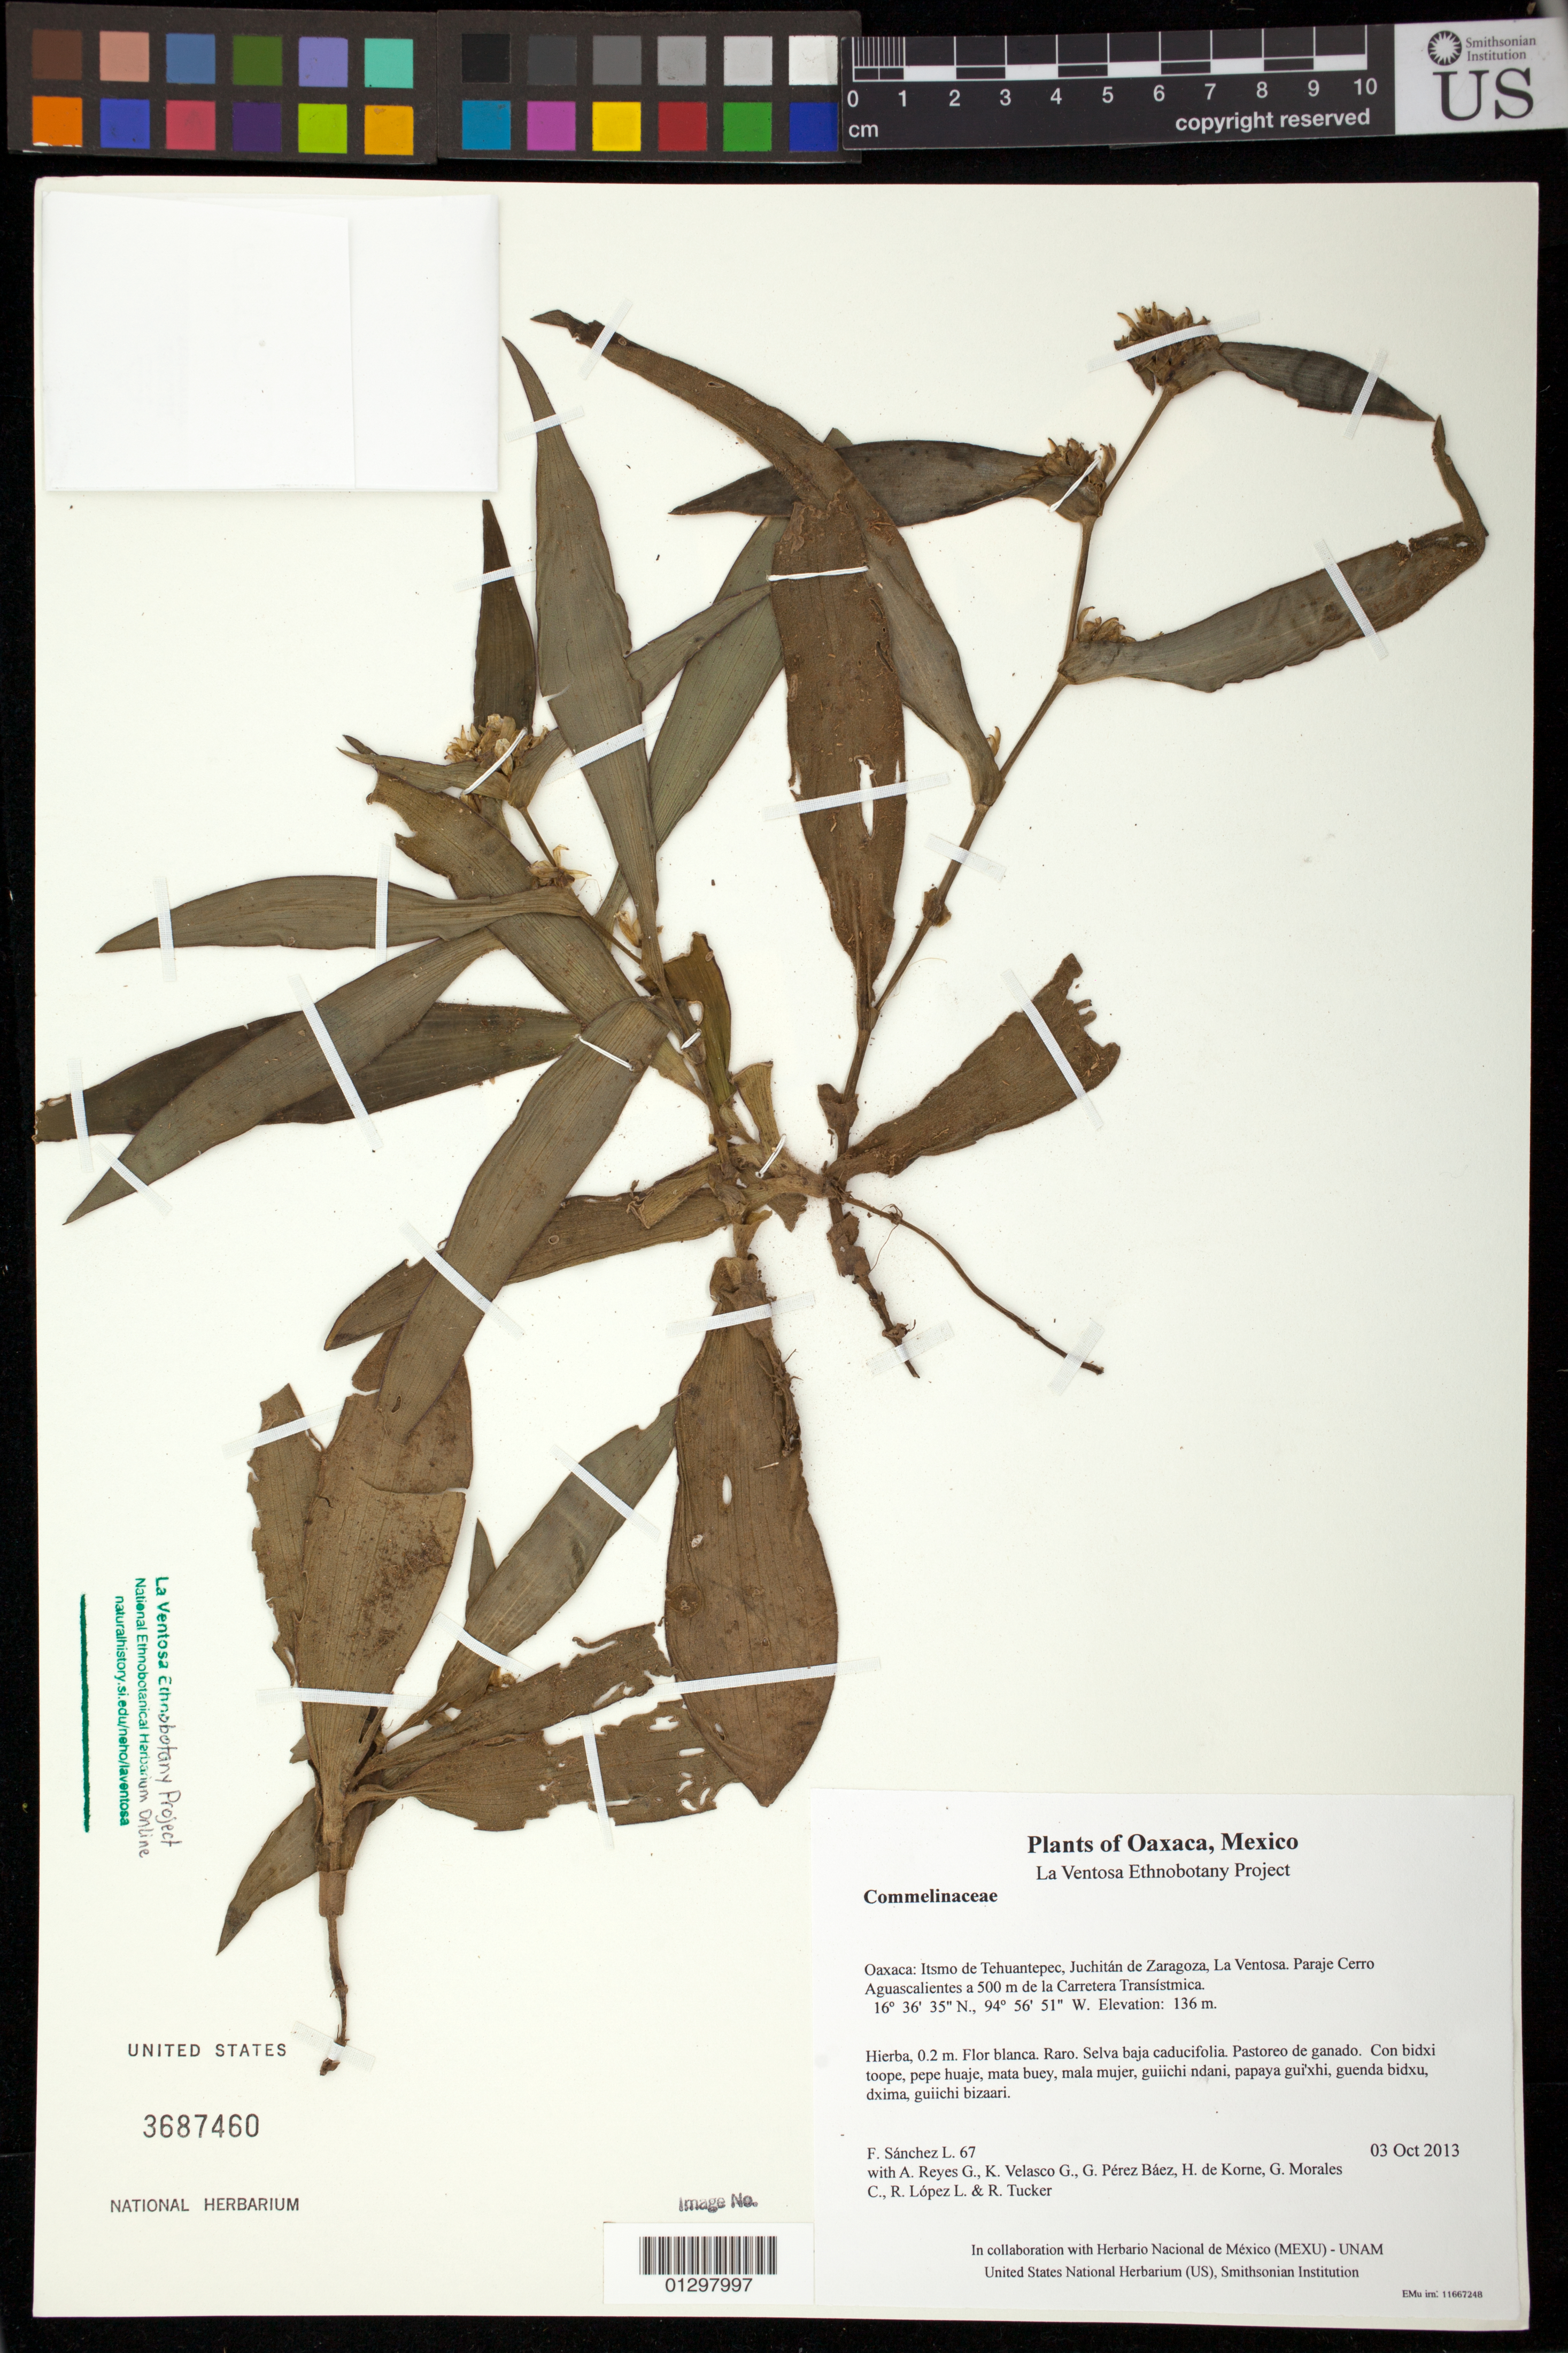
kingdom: Plantae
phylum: Tracheophyta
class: Liliopsida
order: Commelinales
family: Commelinaceae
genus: Tradescantia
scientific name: Tradescantia andrieuxii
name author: C.B. Clarke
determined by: Ayala R., Manuel A.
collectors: F. Sánchez L., A. Reyes G., K. Velasco G., G. Pérez Báez, H. de Korne, G. Morales C., R. López L. & R. Tucker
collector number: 67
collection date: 2013-10-03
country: Mexico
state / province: Oaxaca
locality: Itsmo de Tehuantepec, Juchitán de Zaragoza, La Ventosa. Paraje Cerro Aguascalientes a 500 m de la Carretera Transístmica.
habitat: Selva baja caducifolia. Pastoreo de ganado.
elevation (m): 136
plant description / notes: JEBOT, MEXU, SERO, US; Guixi layú. 0.2 m. Guie' naquichi'. Nadxunu'.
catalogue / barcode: US 3687460